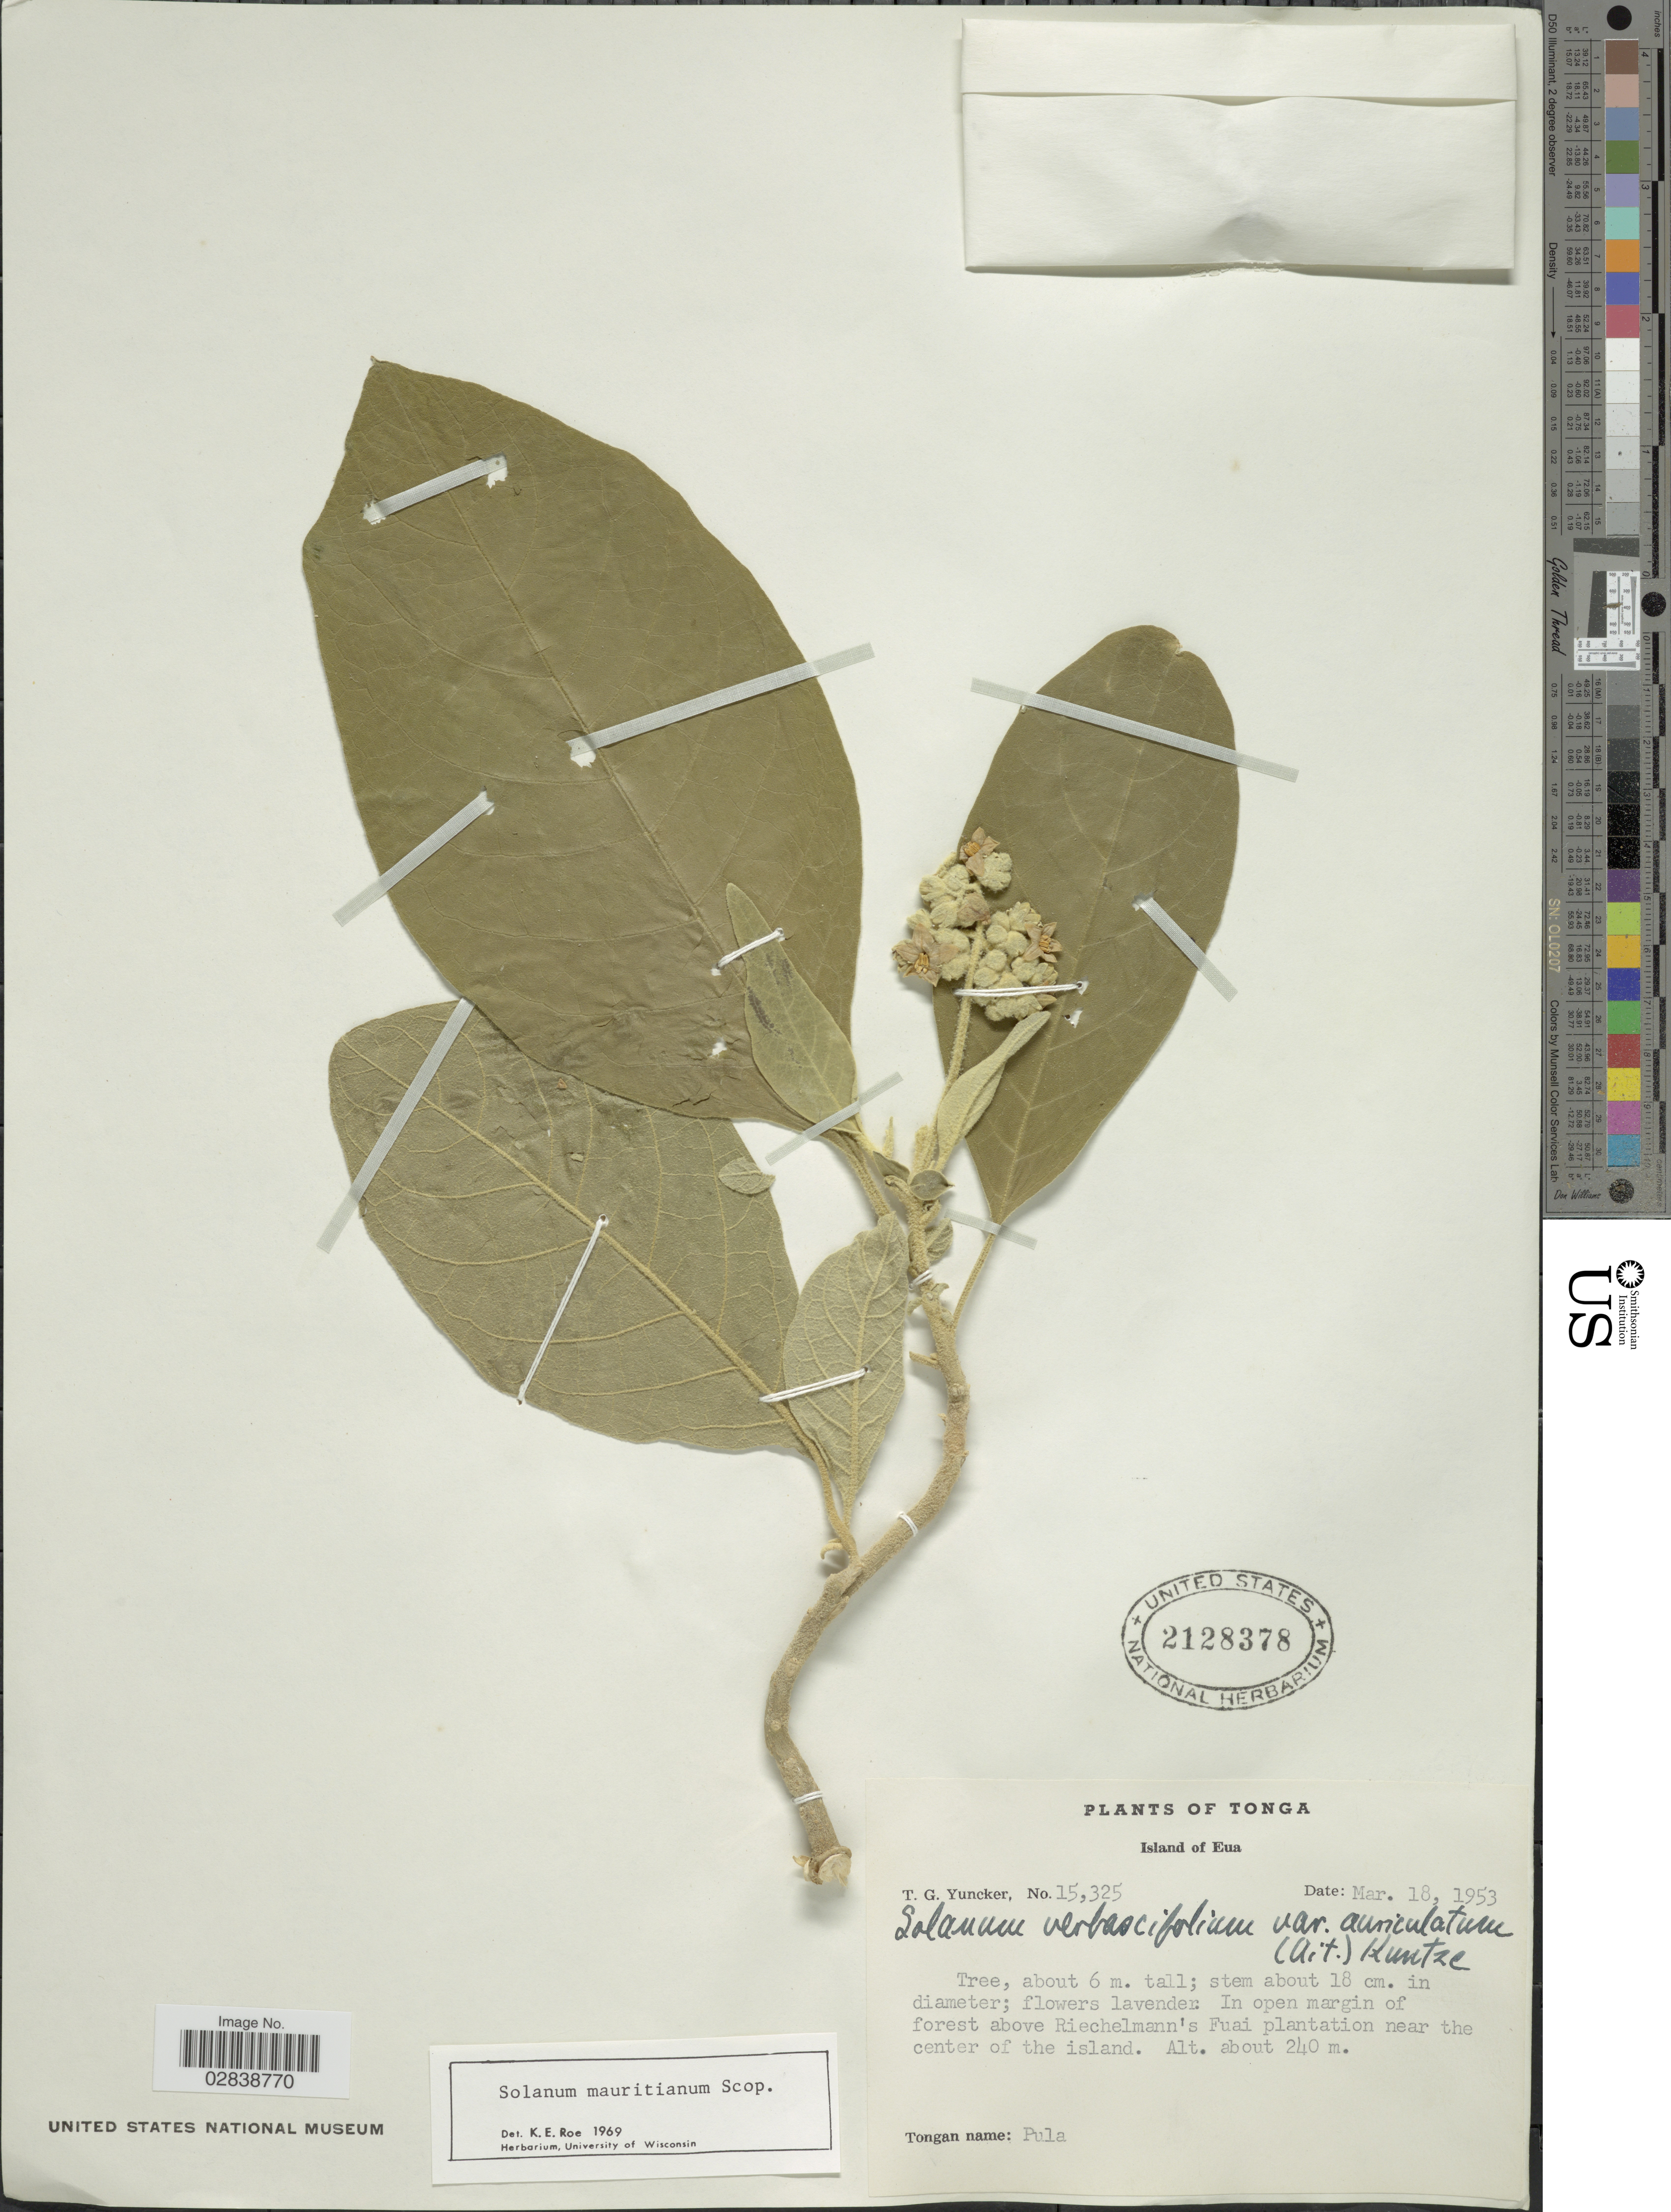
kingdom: Plantae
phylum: Tracheophyta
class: Magnoliopsida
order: Solanales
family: Solanaceae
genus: Solanum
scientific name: Solanum mauritianum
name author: Scop.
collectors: T. G. Yuncker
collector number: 15325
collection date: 1953-03-18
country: Tonga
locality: Island of Eua. In open margin of forest above Riechelmann's Fuai plantation near the center of the island.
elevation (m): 240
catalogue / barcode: US 2128378